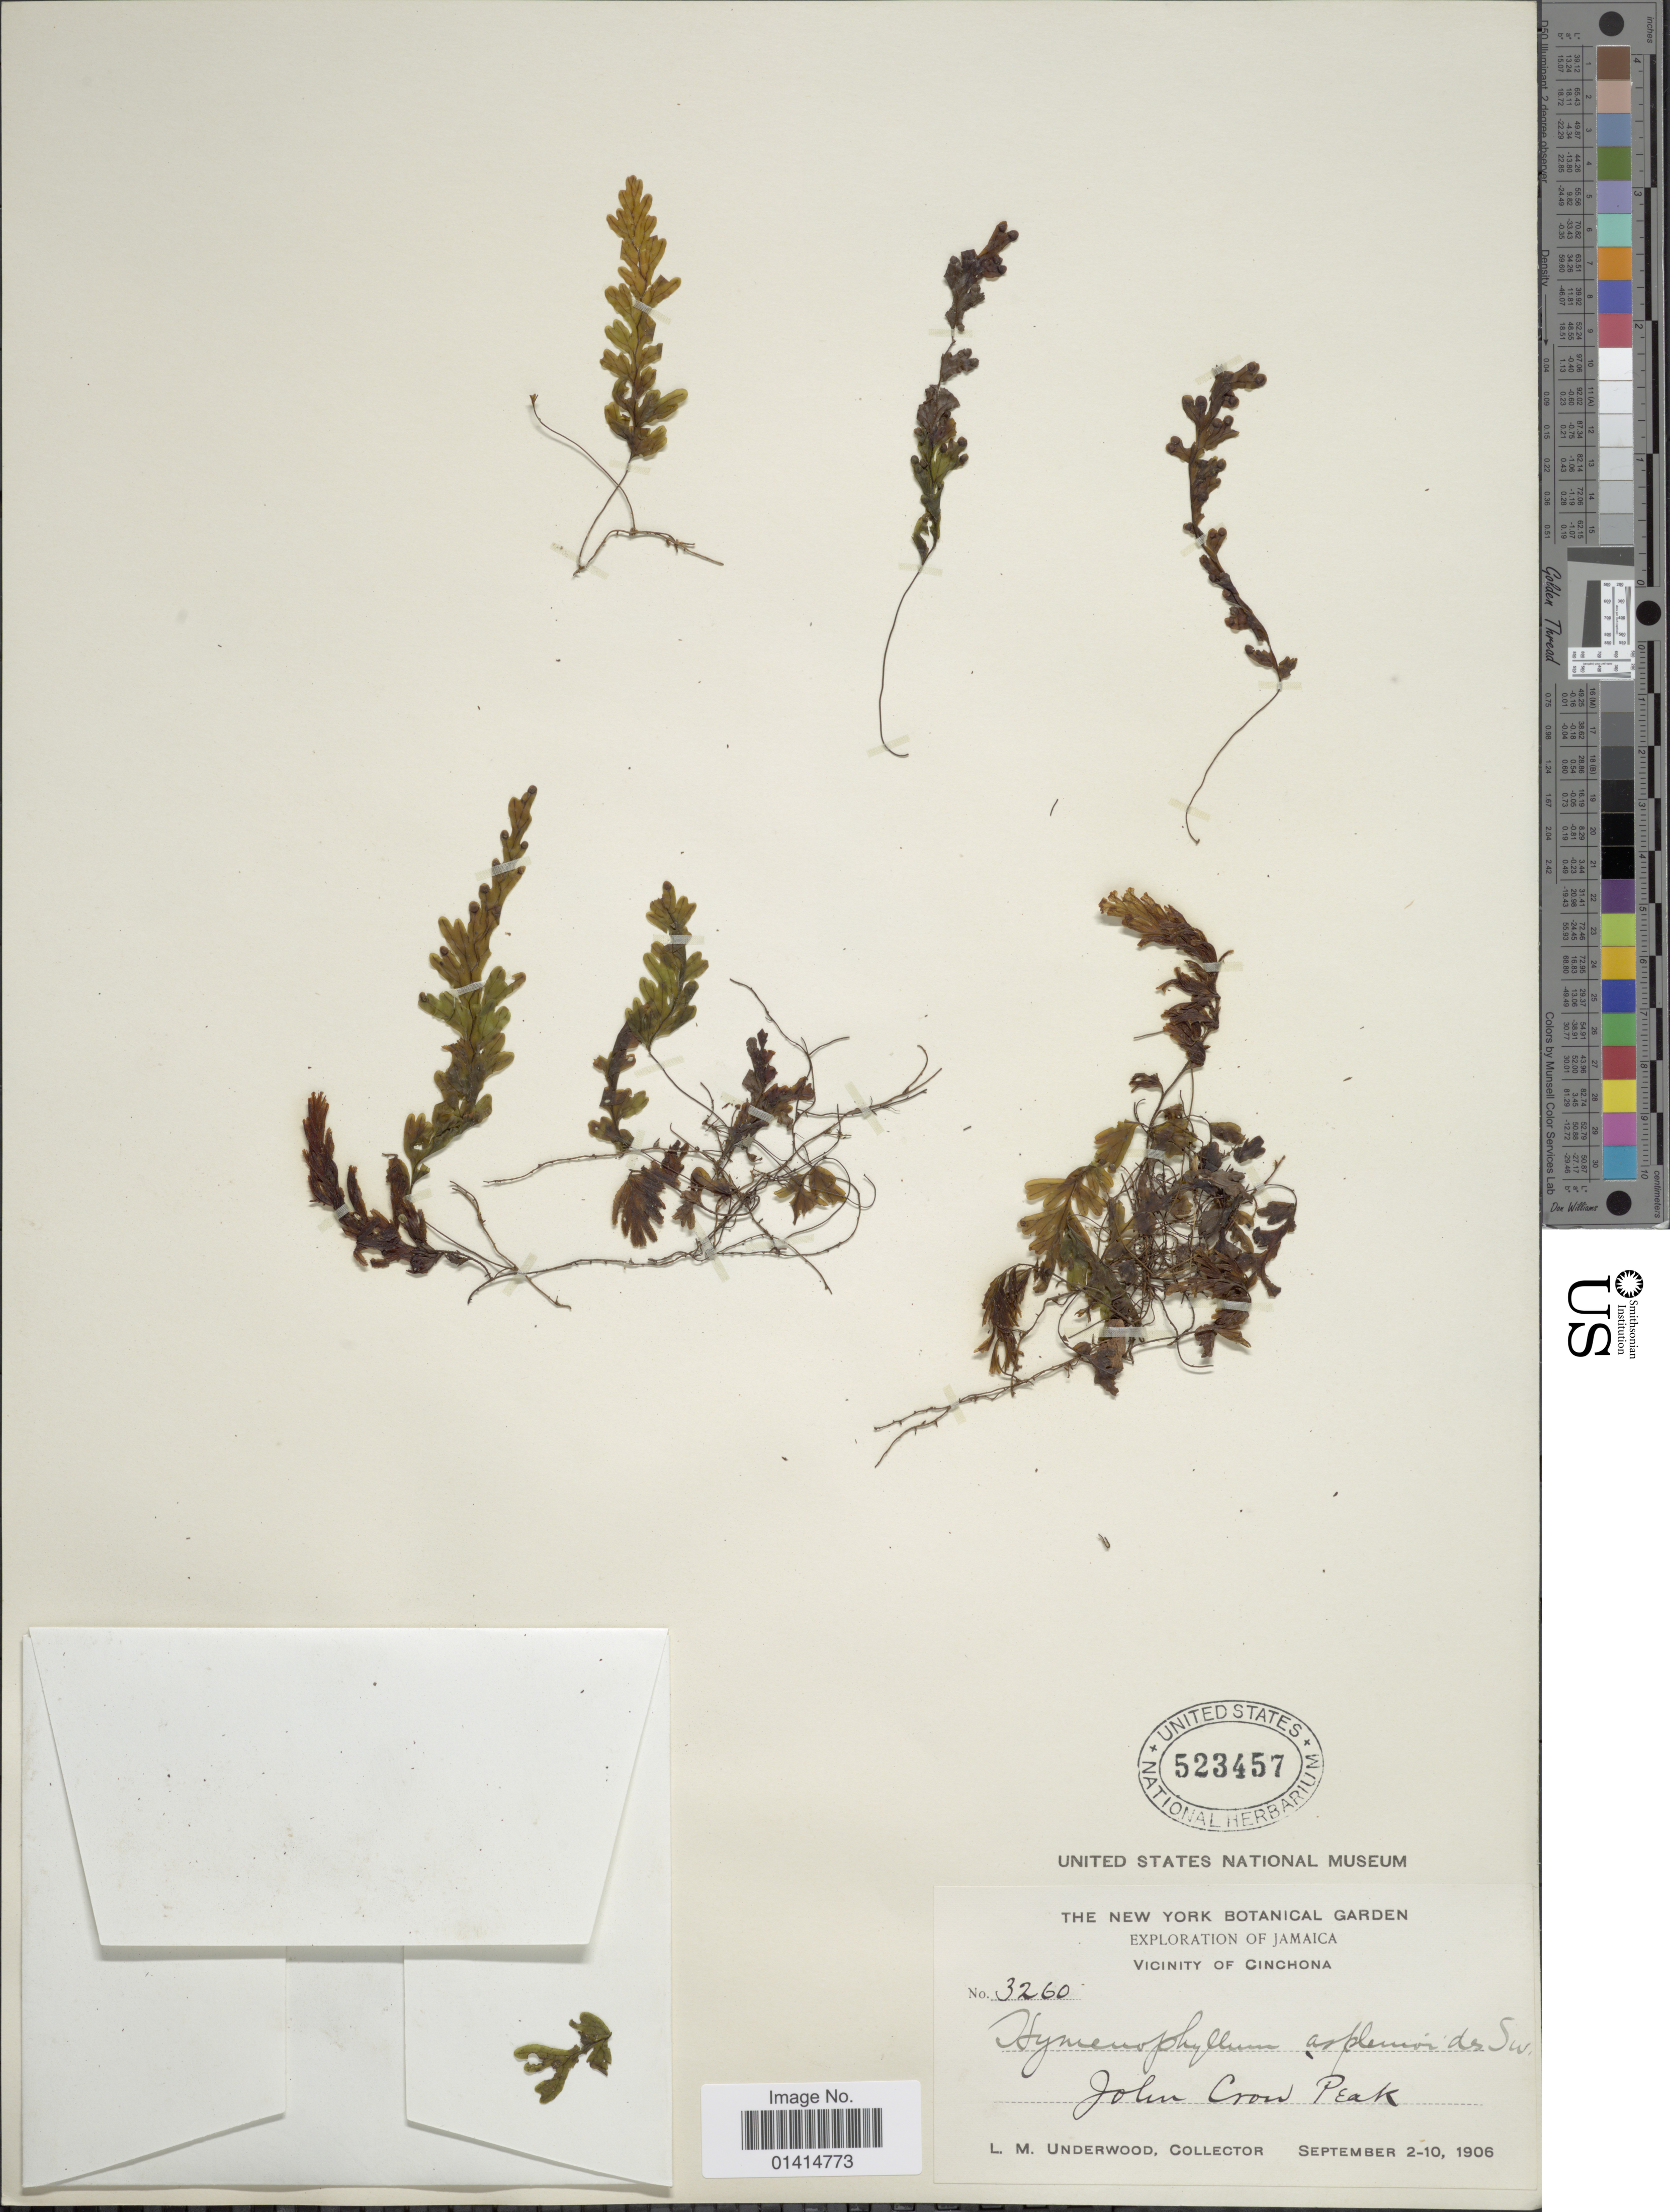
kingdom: Plantae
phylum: Tracheophyta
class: Polypodiopsida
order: Hymenophyllales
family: Hymenophyllaceae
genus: Hymenophyllum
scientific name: Hymenophyllum asplenioides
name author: (Sw.) Sw.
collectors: L. M. Underwood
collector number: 3260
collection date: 1906-09-02/1906-09-10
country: Jamaica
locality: Vicinity of Cinchona, John Crow Peak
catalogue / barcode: US 523457